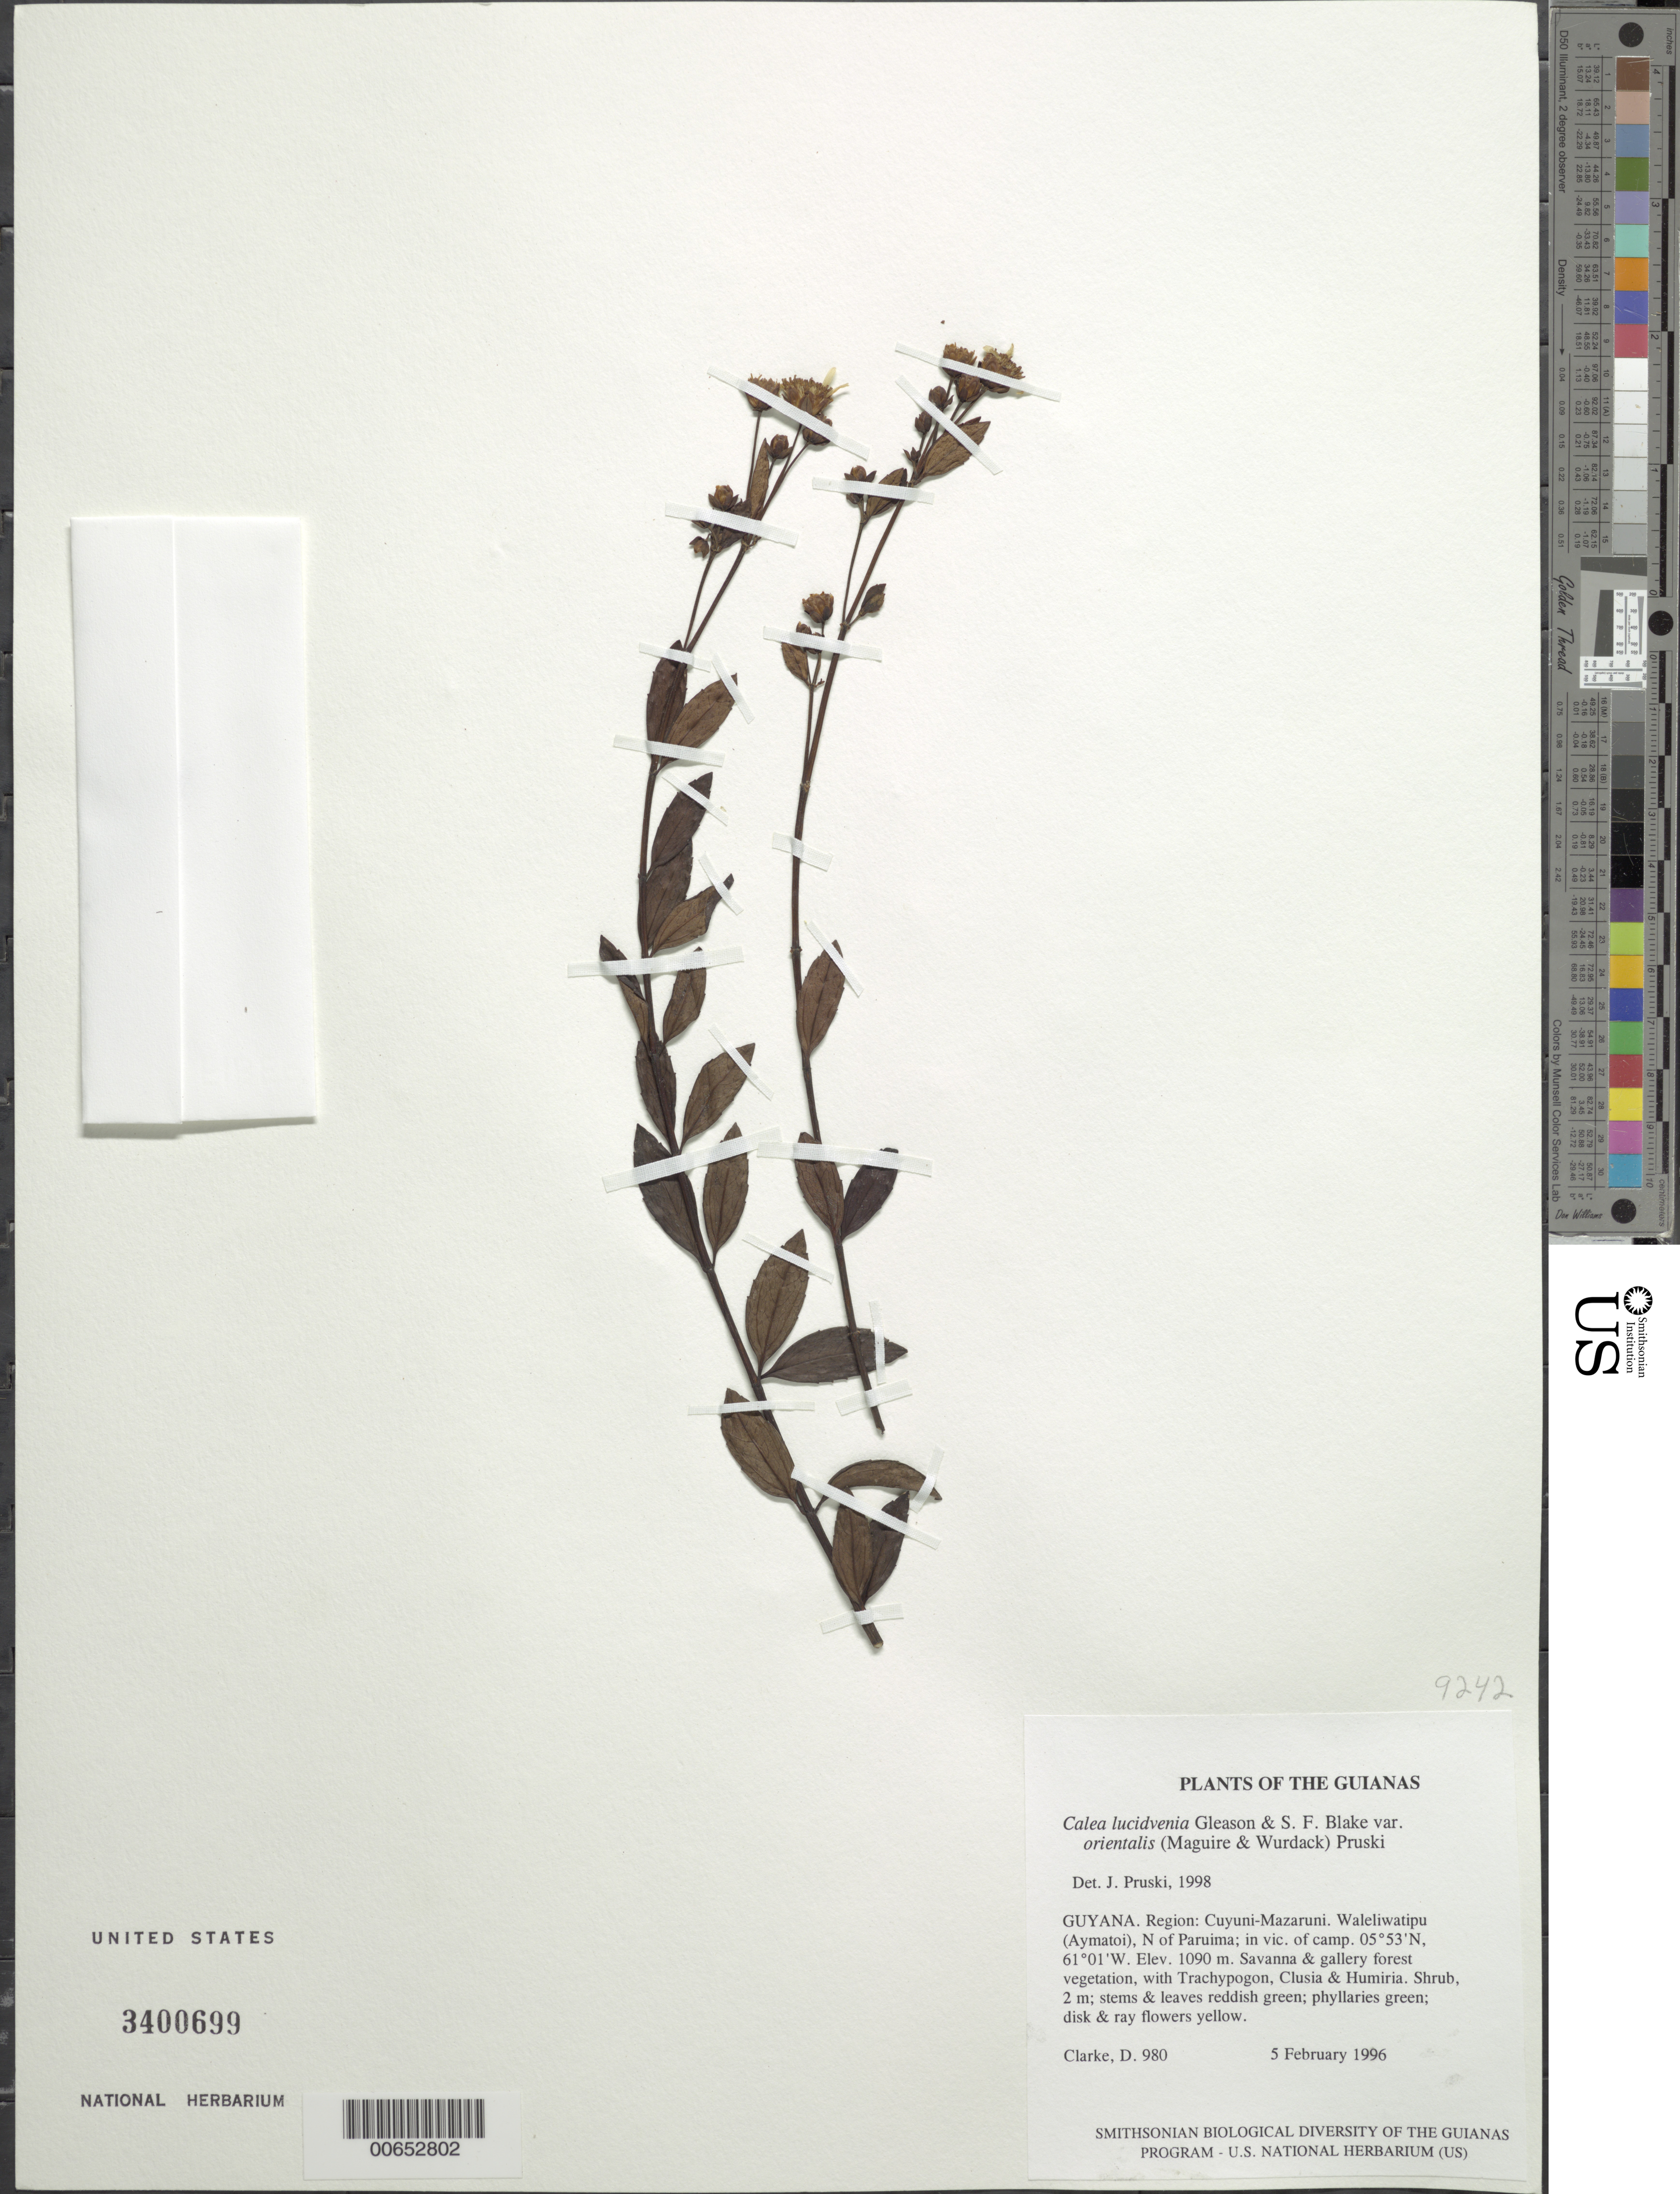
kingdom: Plantae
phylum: Tracheophyta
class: Magnoliopsida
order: Asterales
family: Asteraceae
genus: Calea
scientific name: Calea lucidivenia var. orientalis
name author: (Maguire & Wurdack) Pruski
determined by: Pruski, J. F.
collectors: H. D. Clarke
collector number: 980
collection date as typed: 5 February 1996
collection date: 1996-02-05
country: Guyana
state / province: Cuyuni-Mazaruni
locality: Waleliwatipu (Aymatoi), N of Paruima; in vic. of camp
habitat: Savanna & gallery forest vegetation, with Trachypogon, Clusia & Humiria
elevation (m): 1090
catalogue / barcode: US 3400699